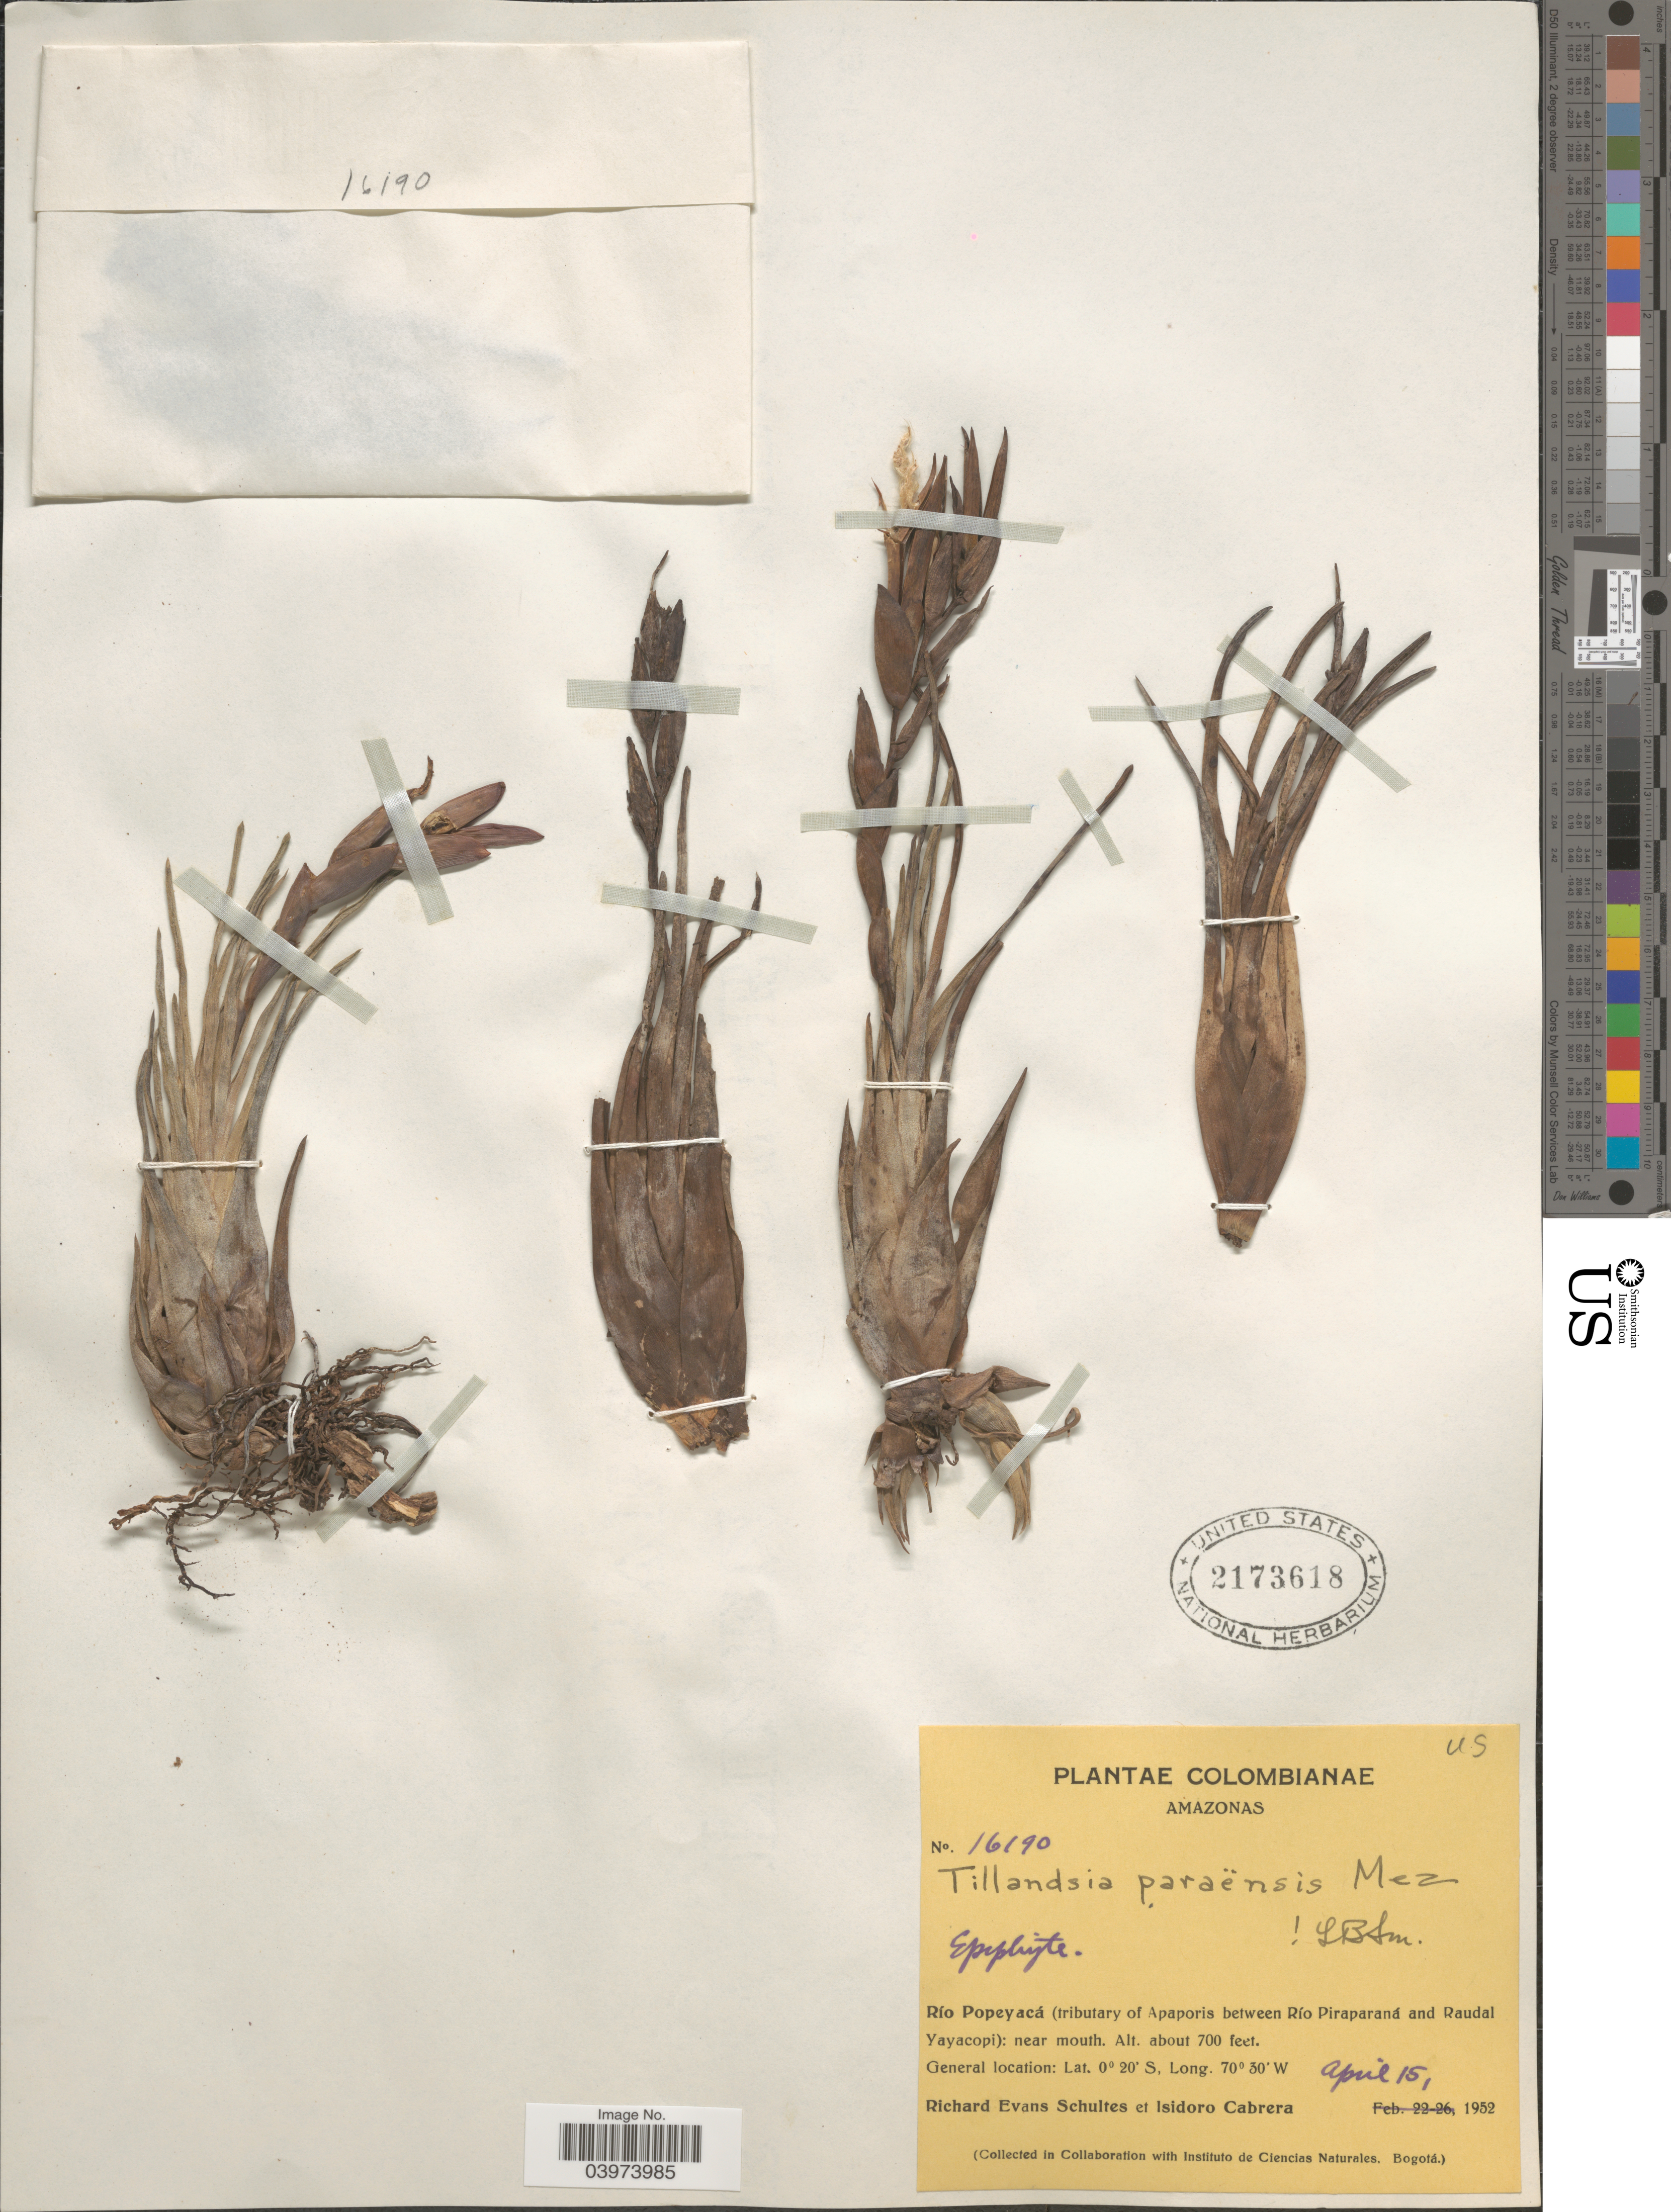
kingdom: Plantae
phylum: Tracheophyta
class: Liliopsida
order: Poales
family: Bromeliaceae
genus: Tillandsia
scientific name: Tillandsia paraensis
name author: Mez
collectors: R. E. Schultes & I. Cabrera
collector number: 16190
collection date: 1952-04-15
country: Colombia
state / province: Amazônas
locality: Río Popeyacá (tributary of Apaporis between río Piraparaná and Raudal Yayacopi): near mouth.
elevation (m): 213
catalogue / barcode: US 2173618